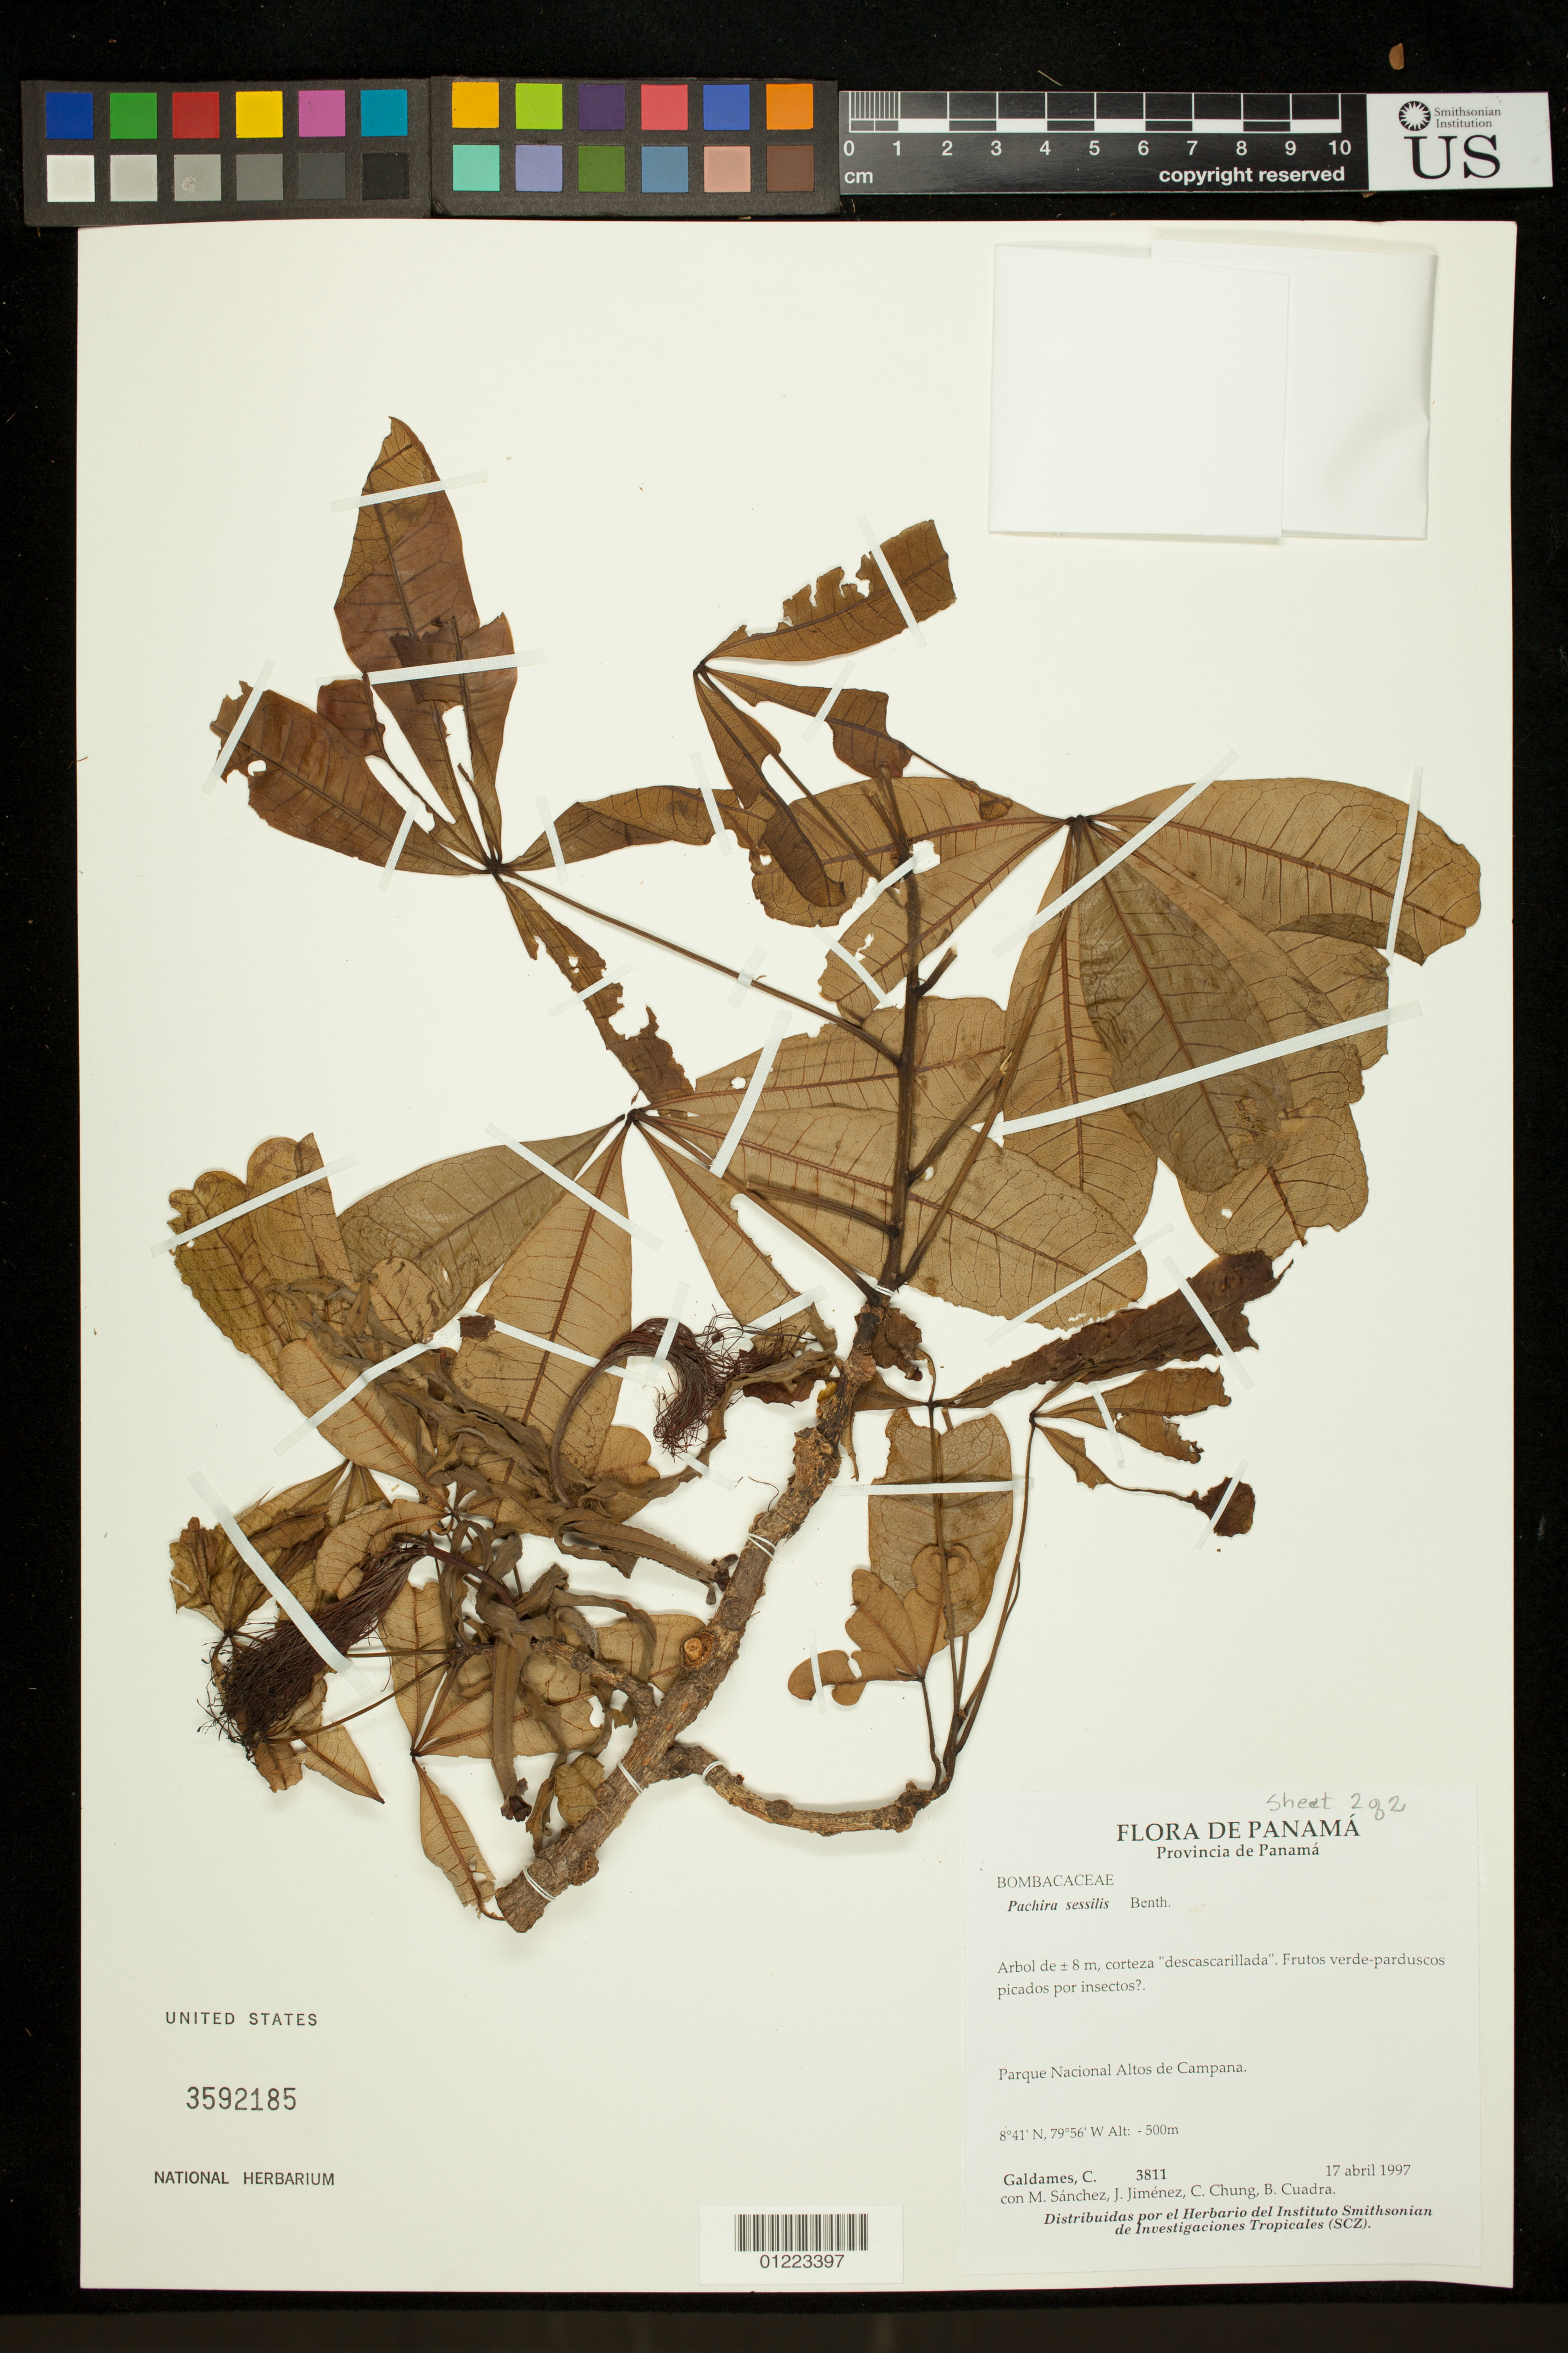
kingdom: Plantae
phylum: Tracheophyta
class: Magnoliopsida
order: Malvales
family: Malvaceae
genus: Pachira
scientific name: Pachira sessilis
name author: Benth.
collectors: C. Galdames, M. Sánchez, J. Jiménez & C. Chung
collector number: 3811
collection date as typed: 4/17/1997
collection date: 1997-04-17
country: Panama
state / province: Panamá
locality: Parque Nacional Altos de Campana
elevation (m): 500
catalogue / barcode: US 3592185